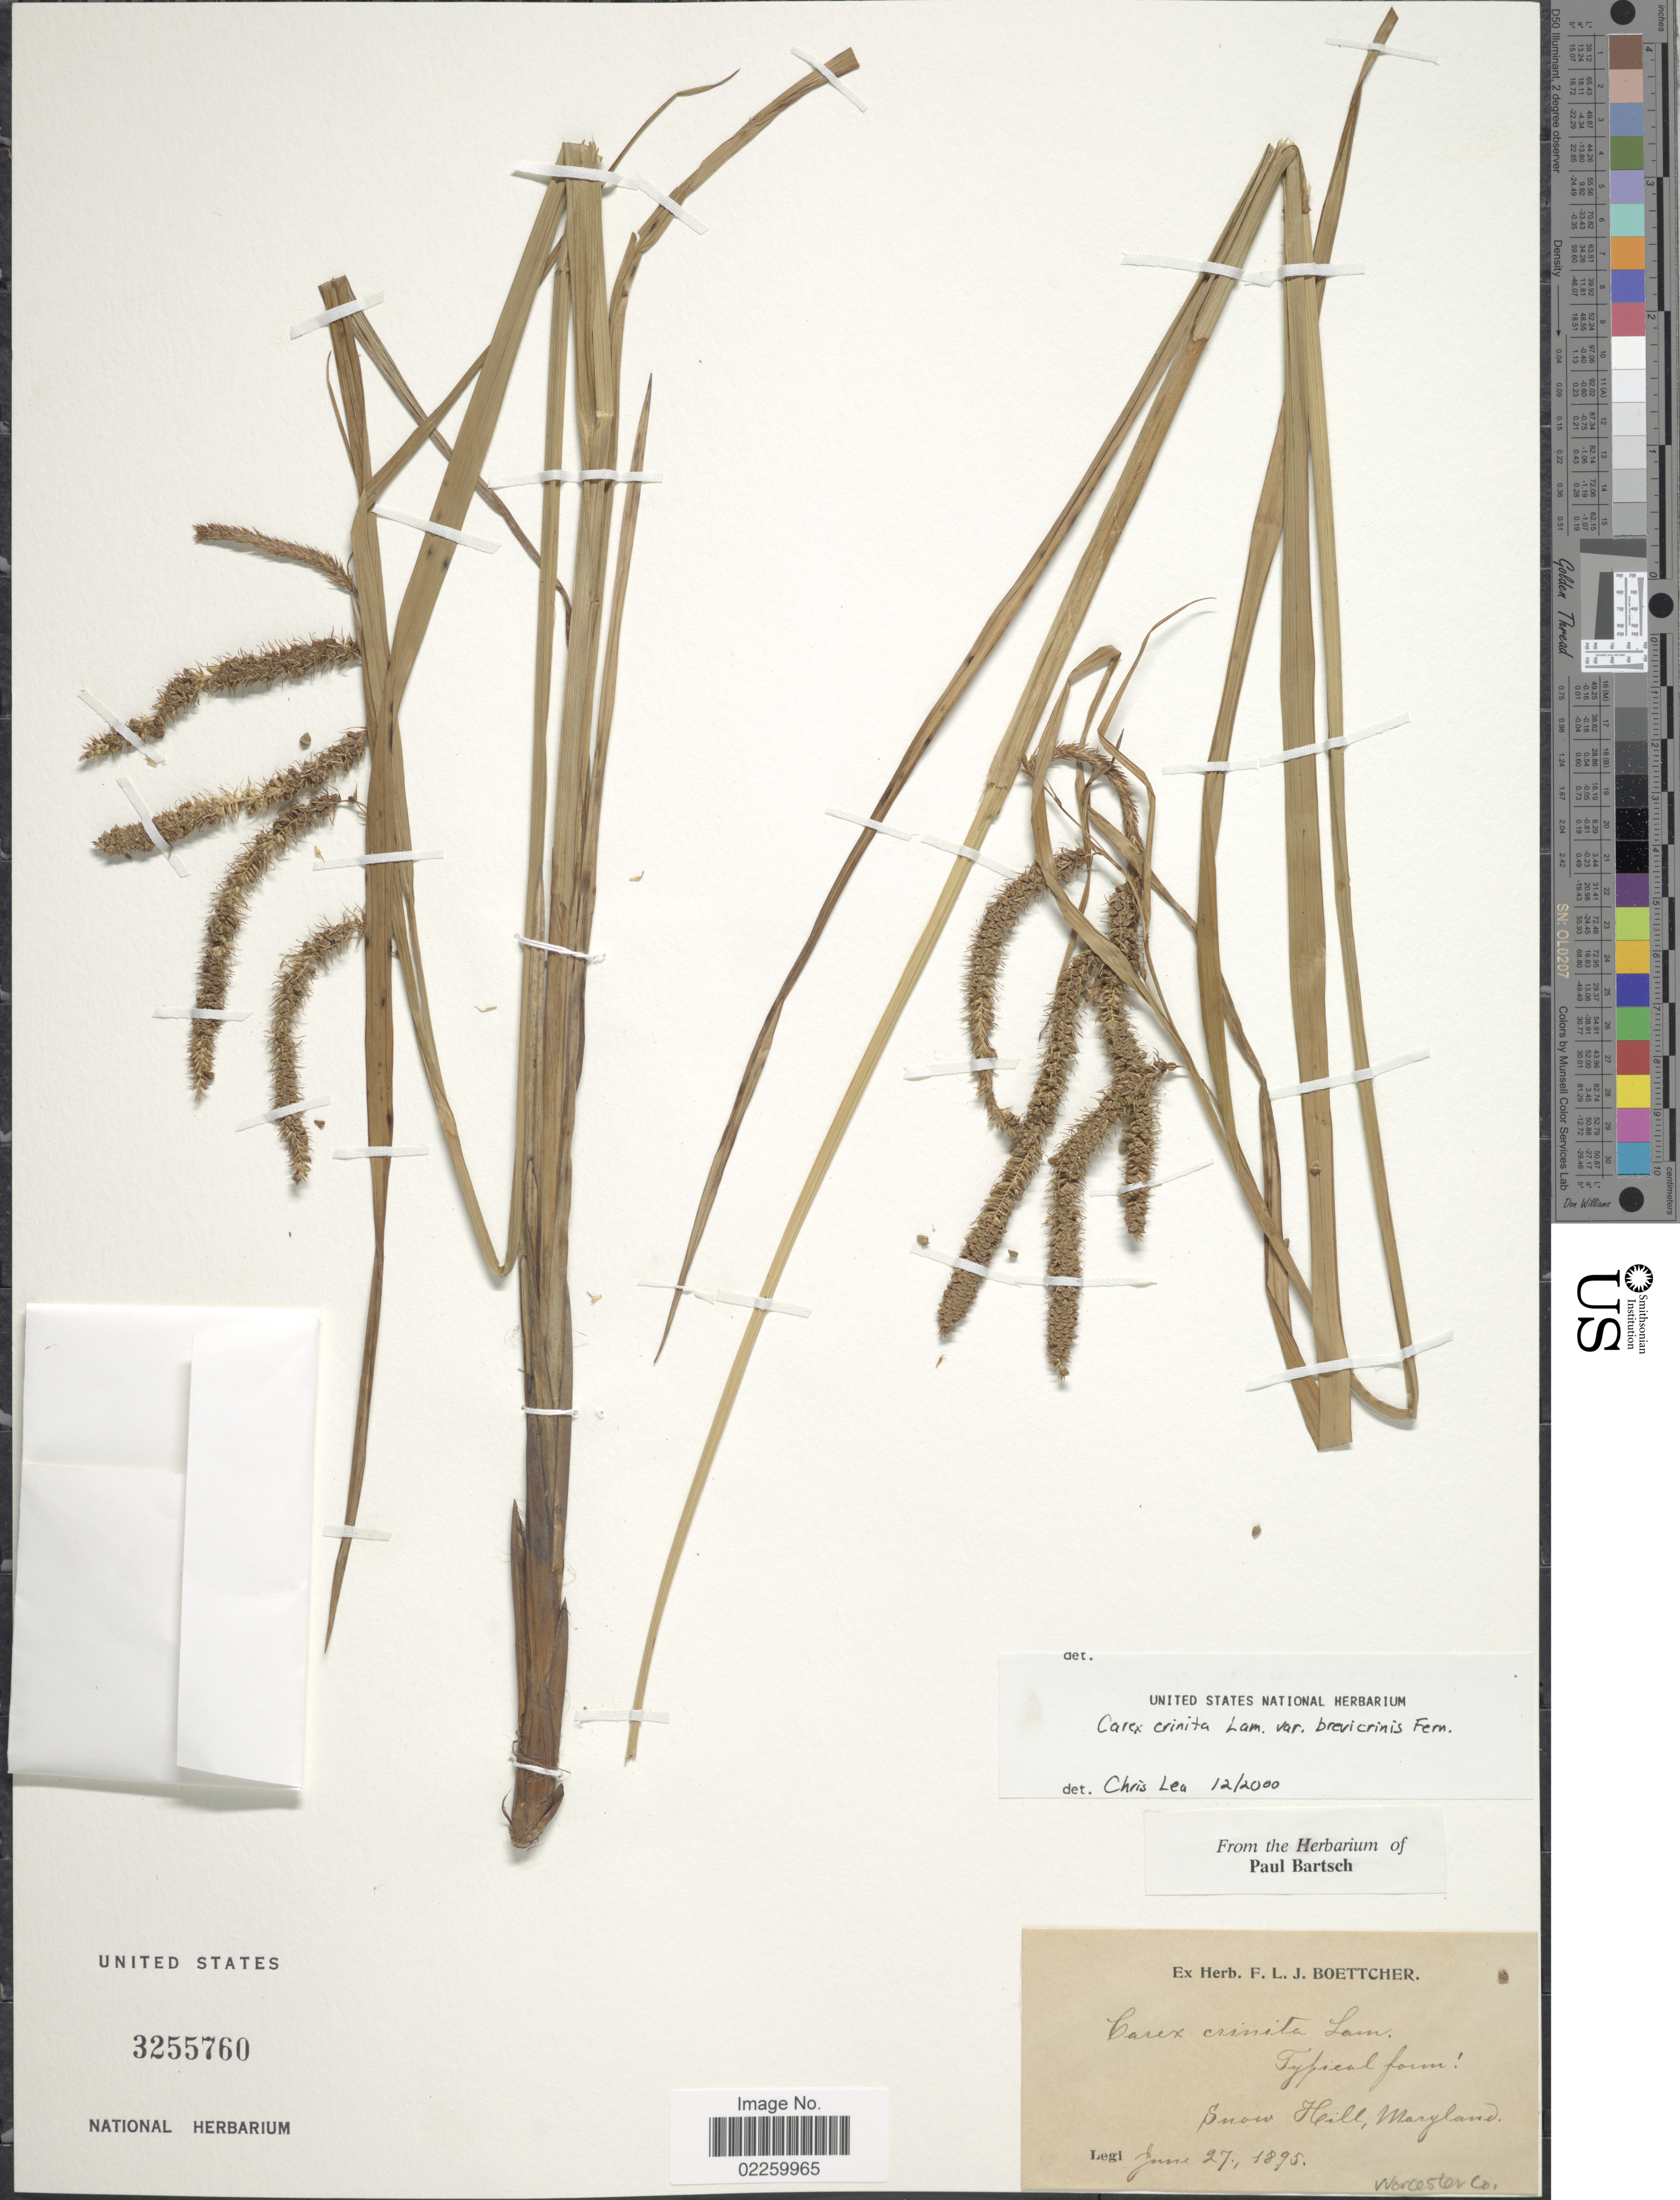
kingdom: Plantae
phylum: Tracheophyta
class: Liliopsida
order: Poales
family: Cyperaceae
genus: Carex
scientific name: Carex crinita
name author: Lam.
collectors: ex herb. F. L. J. Boettcher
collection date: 1895-06-27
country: United States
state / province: Maryland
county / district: Worcester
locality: Snow Hill, Maryland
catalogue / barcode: US 3255760